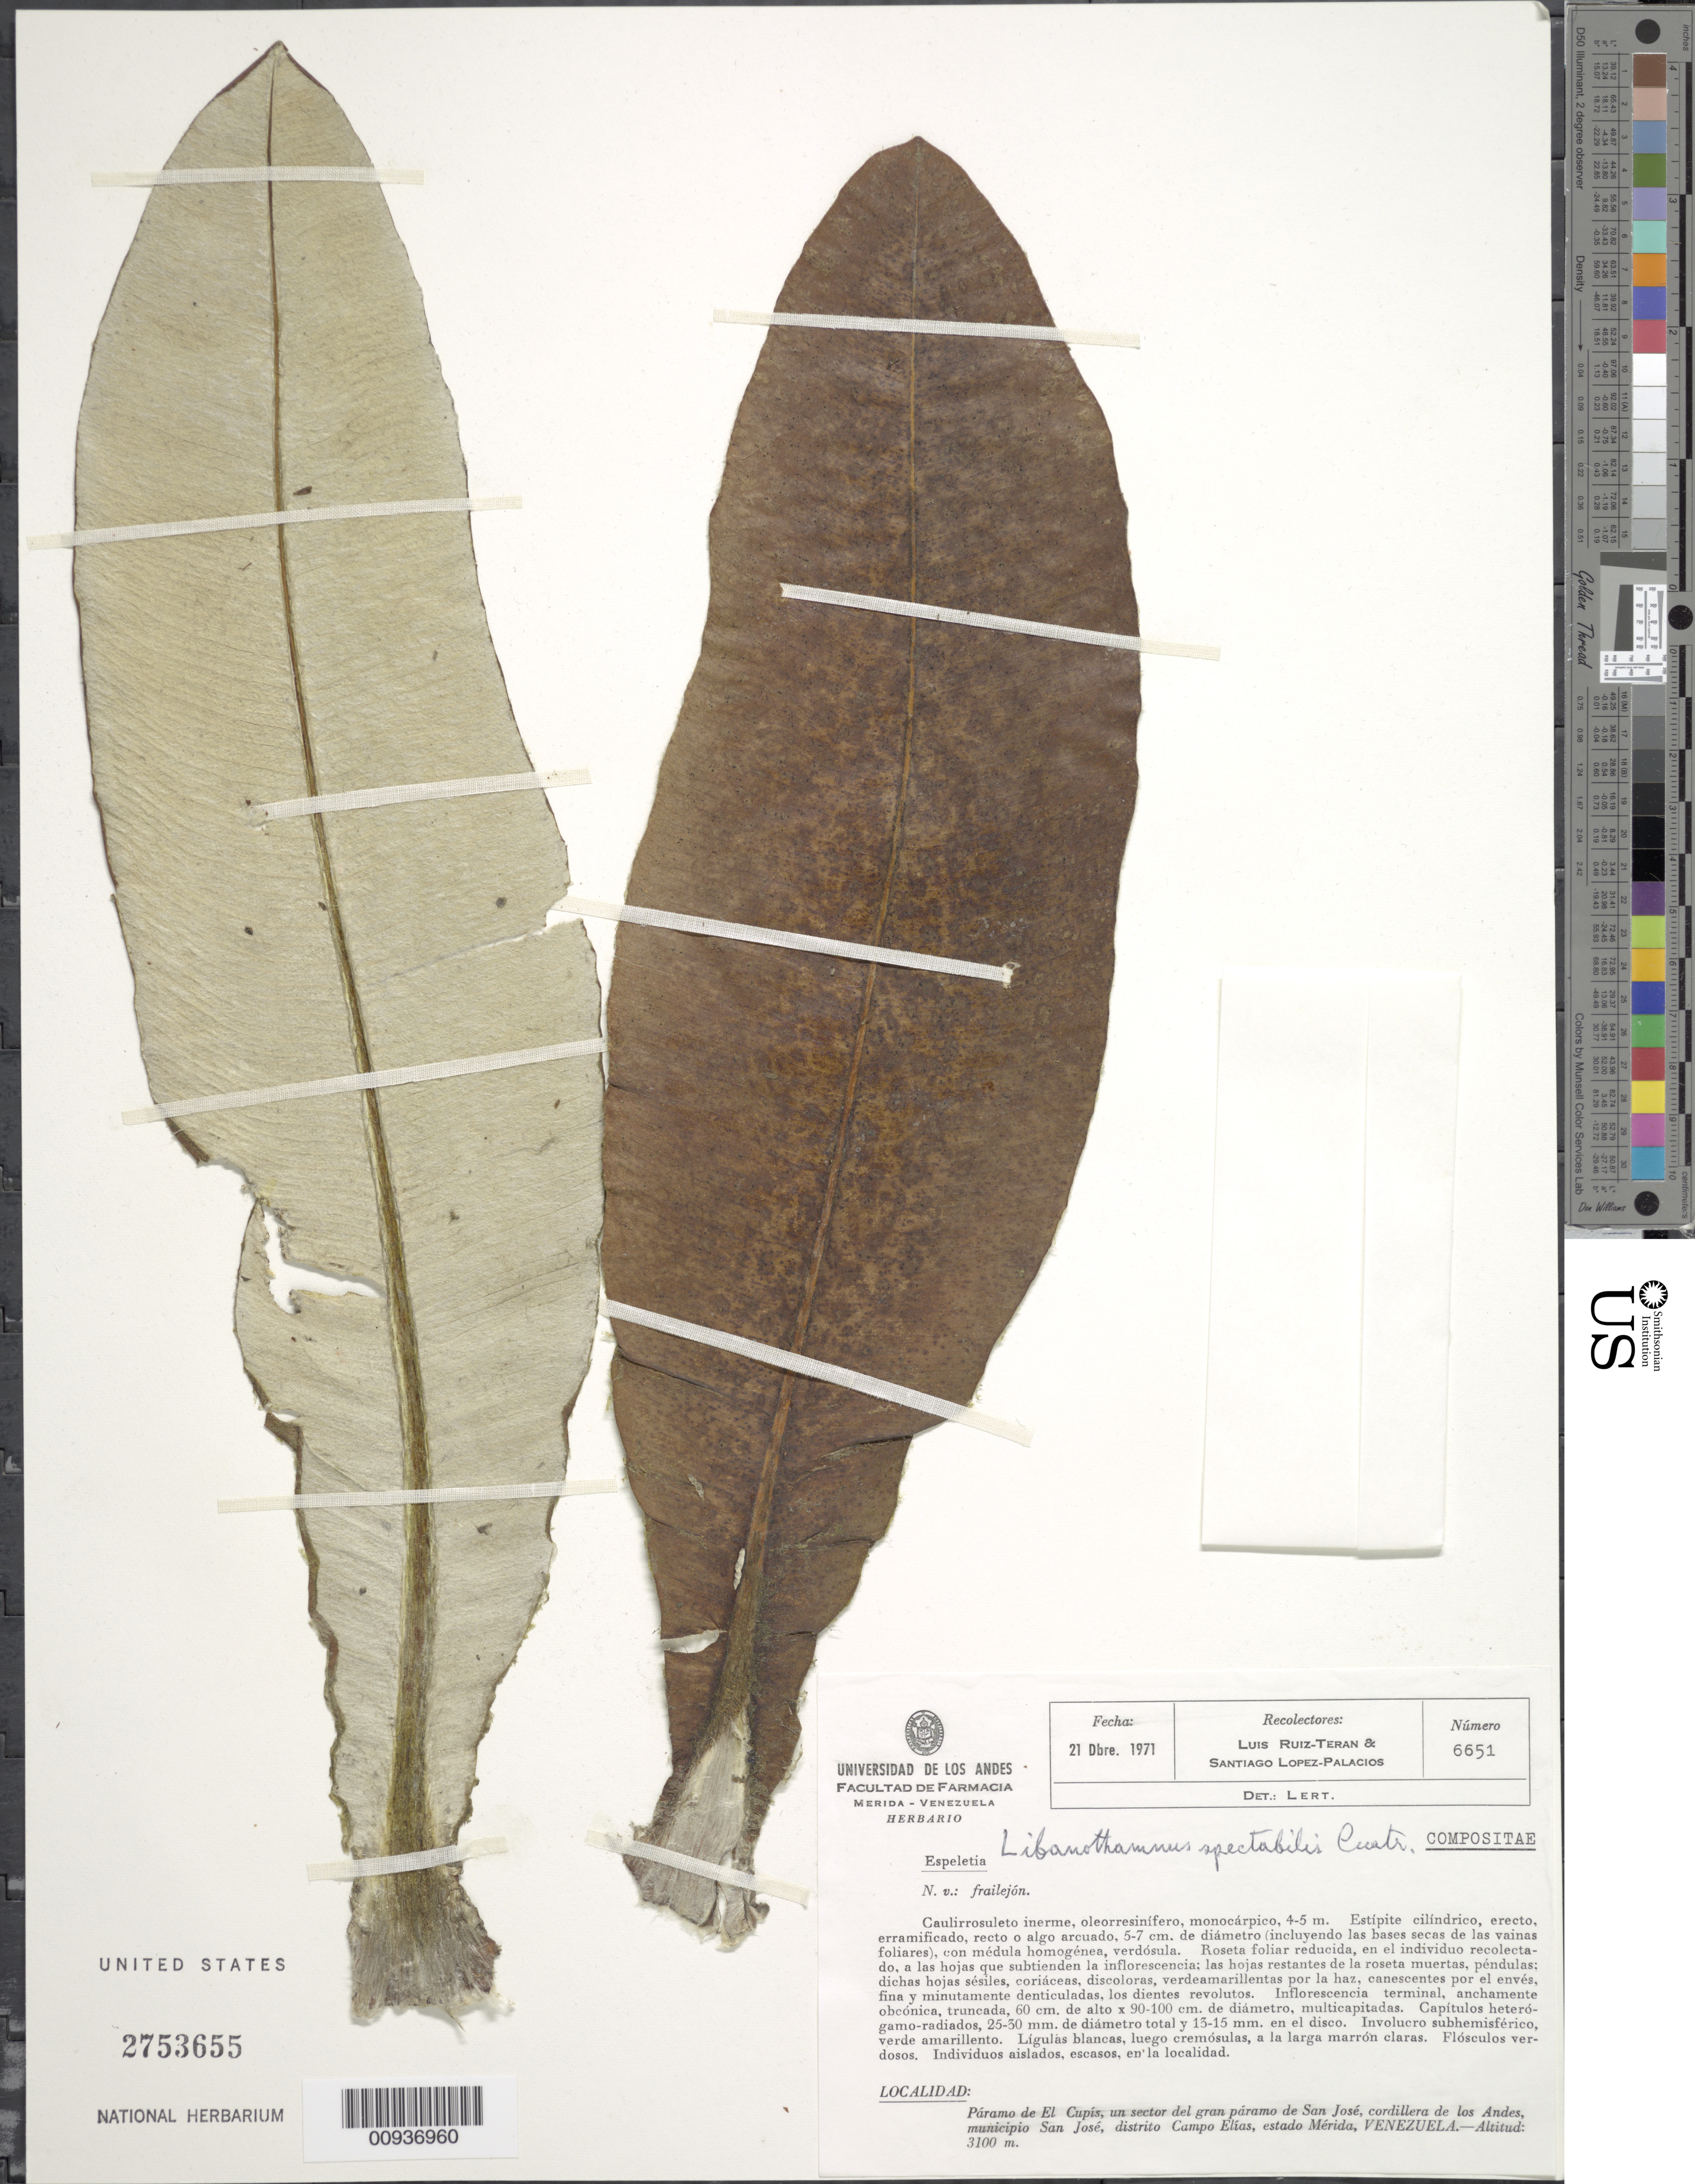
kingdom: Plantae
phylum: Tracheophyta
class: Magnoliopsida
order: Asterales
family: Asteraceae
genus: Libanothamnus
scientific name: Libanothamnus spectabilis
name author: (Cuatrec.) Cuatrec.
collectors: L. Teran & S. López-Palacios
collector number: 6651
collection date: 1971-10-21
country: Venezuela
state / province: Mérida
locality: Paramo de El Cupis, un sector del gran paramo de San Jose, Cordillera de Los Andes, Municipio San Jose, Distrito Campo Elias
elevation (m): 3100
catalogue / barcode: US 2753655